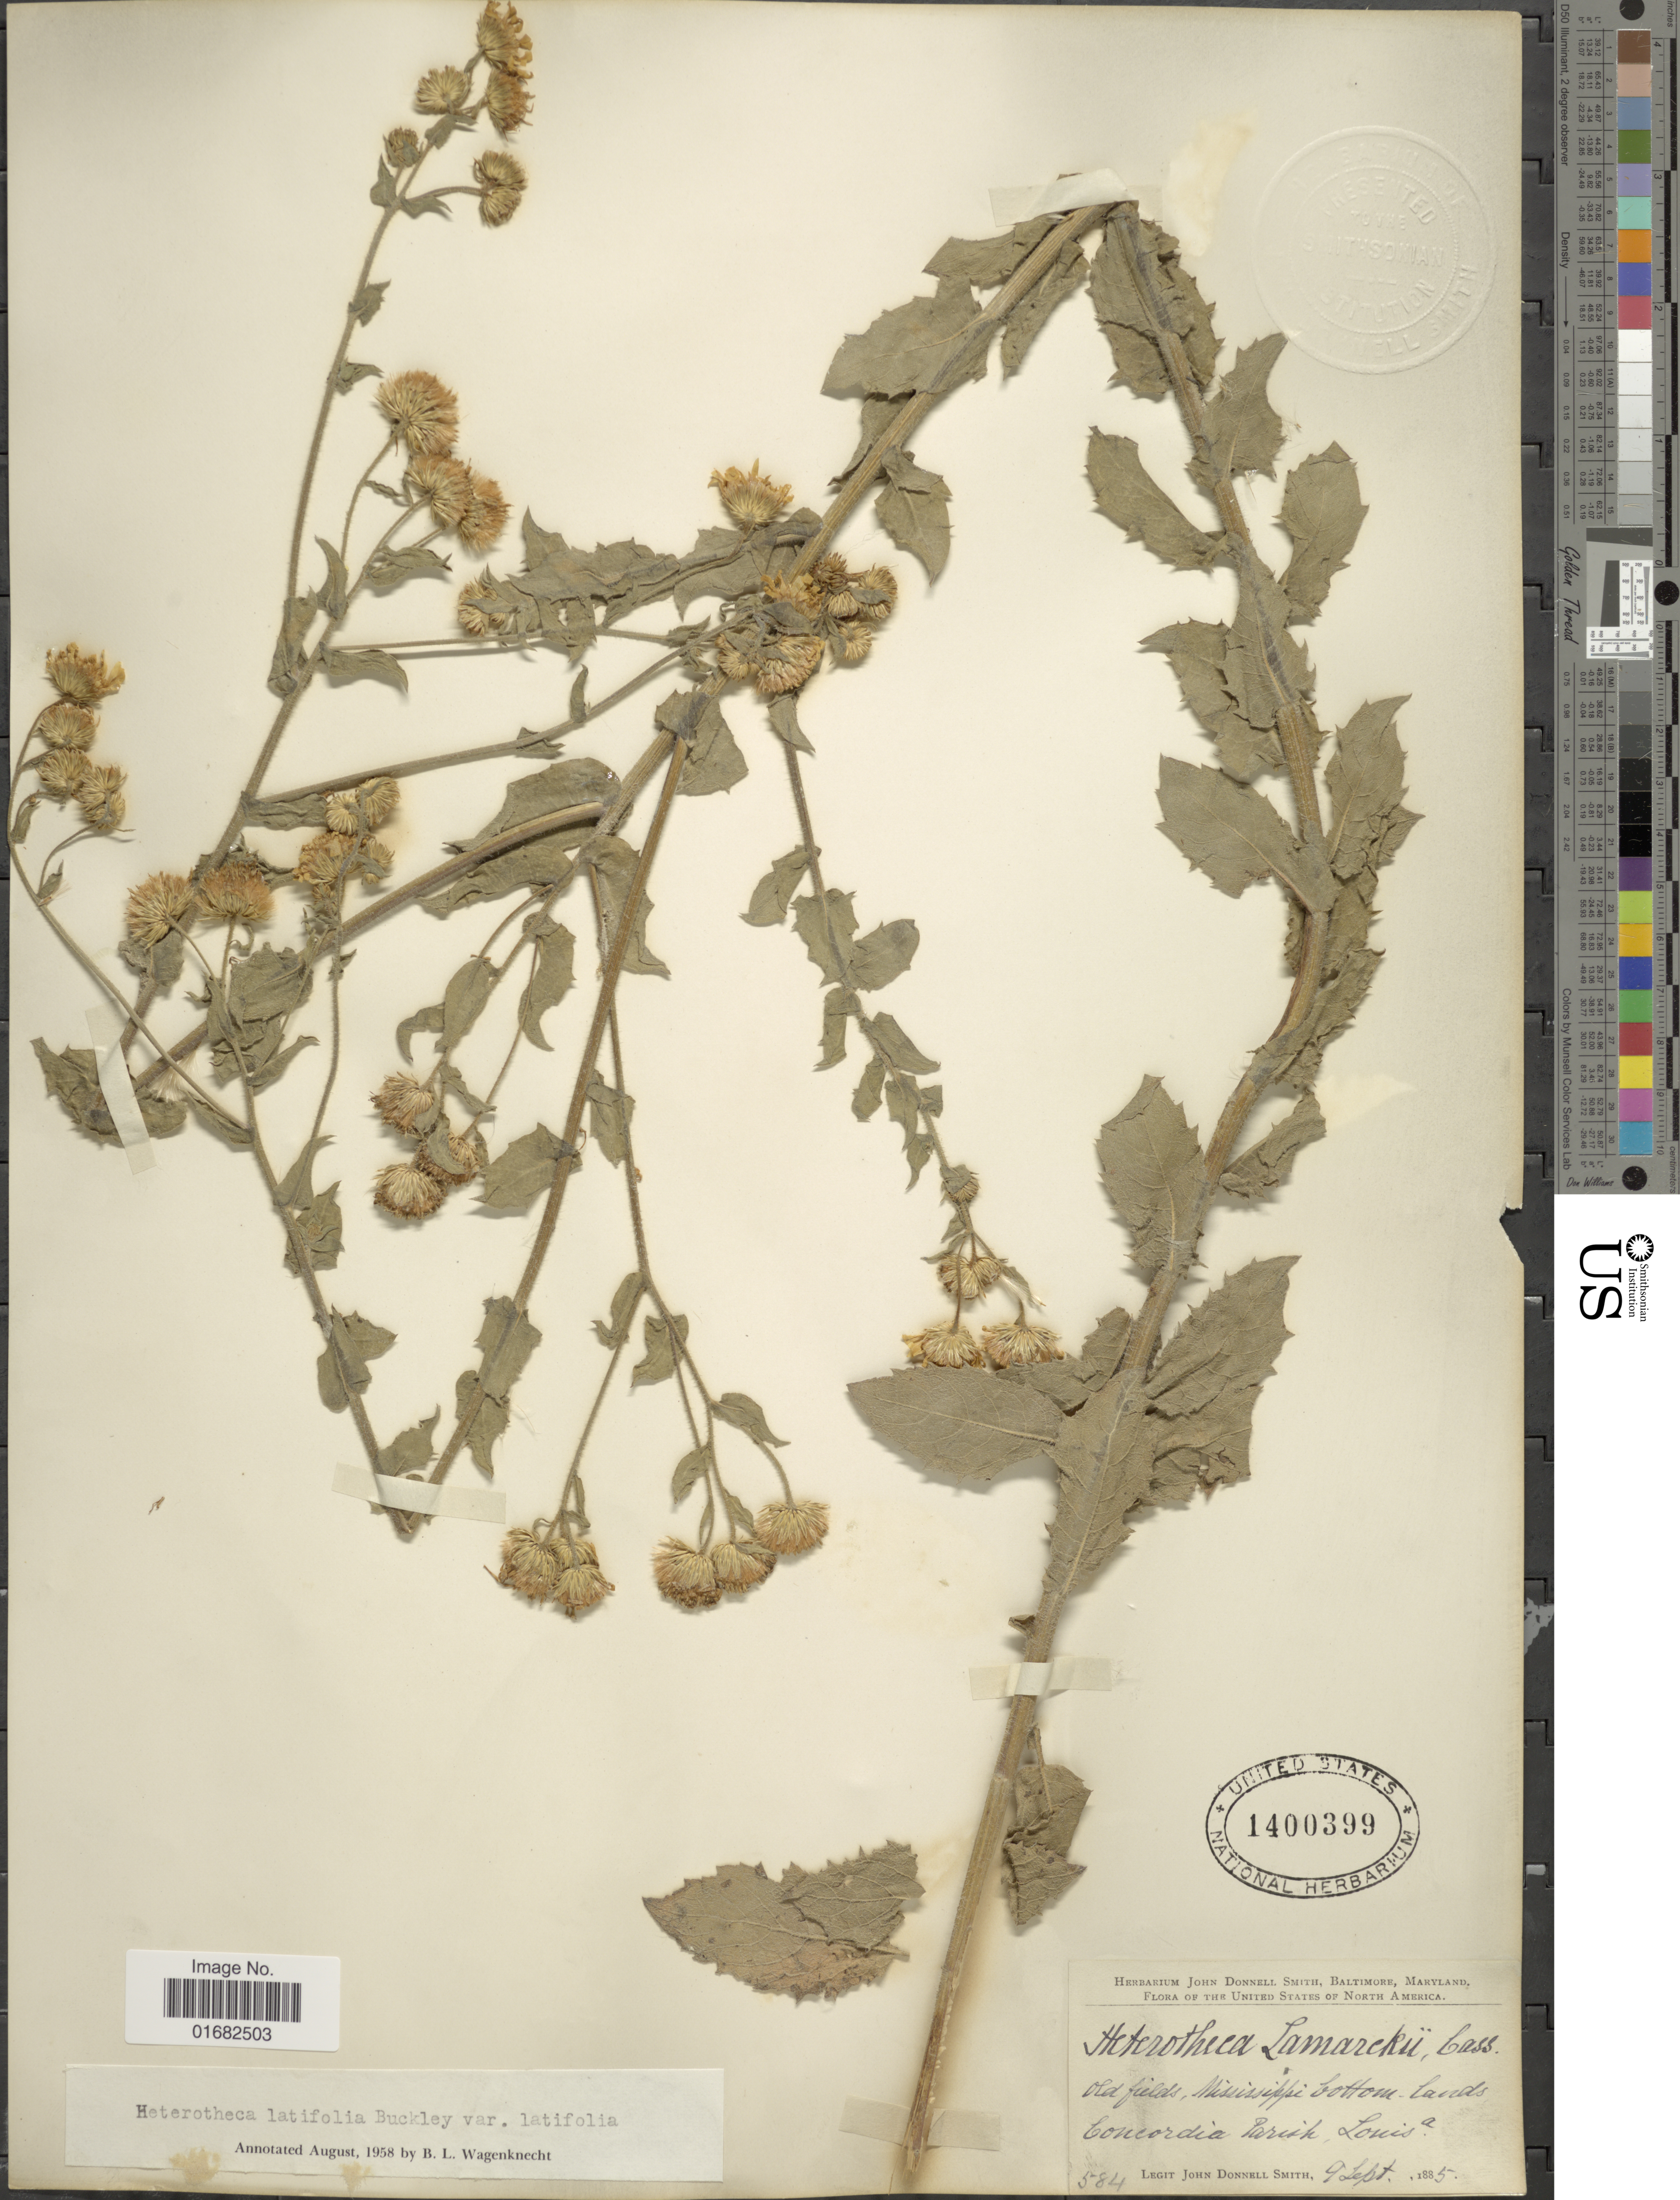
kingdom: Plantae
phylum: Tracheophyta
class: Magnoliopsida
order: Asterales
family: Asteraceae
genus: Heterotheca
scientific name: Heterotheca latifolia var. latifolia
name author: Buckley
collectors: J. Donnell Smith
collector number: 584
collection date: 1885-09-09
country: United States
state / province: Louisiana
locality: Old fields, Mississippi bottom lands. Concordia Parish, Louisa.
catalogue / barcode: US 1400399